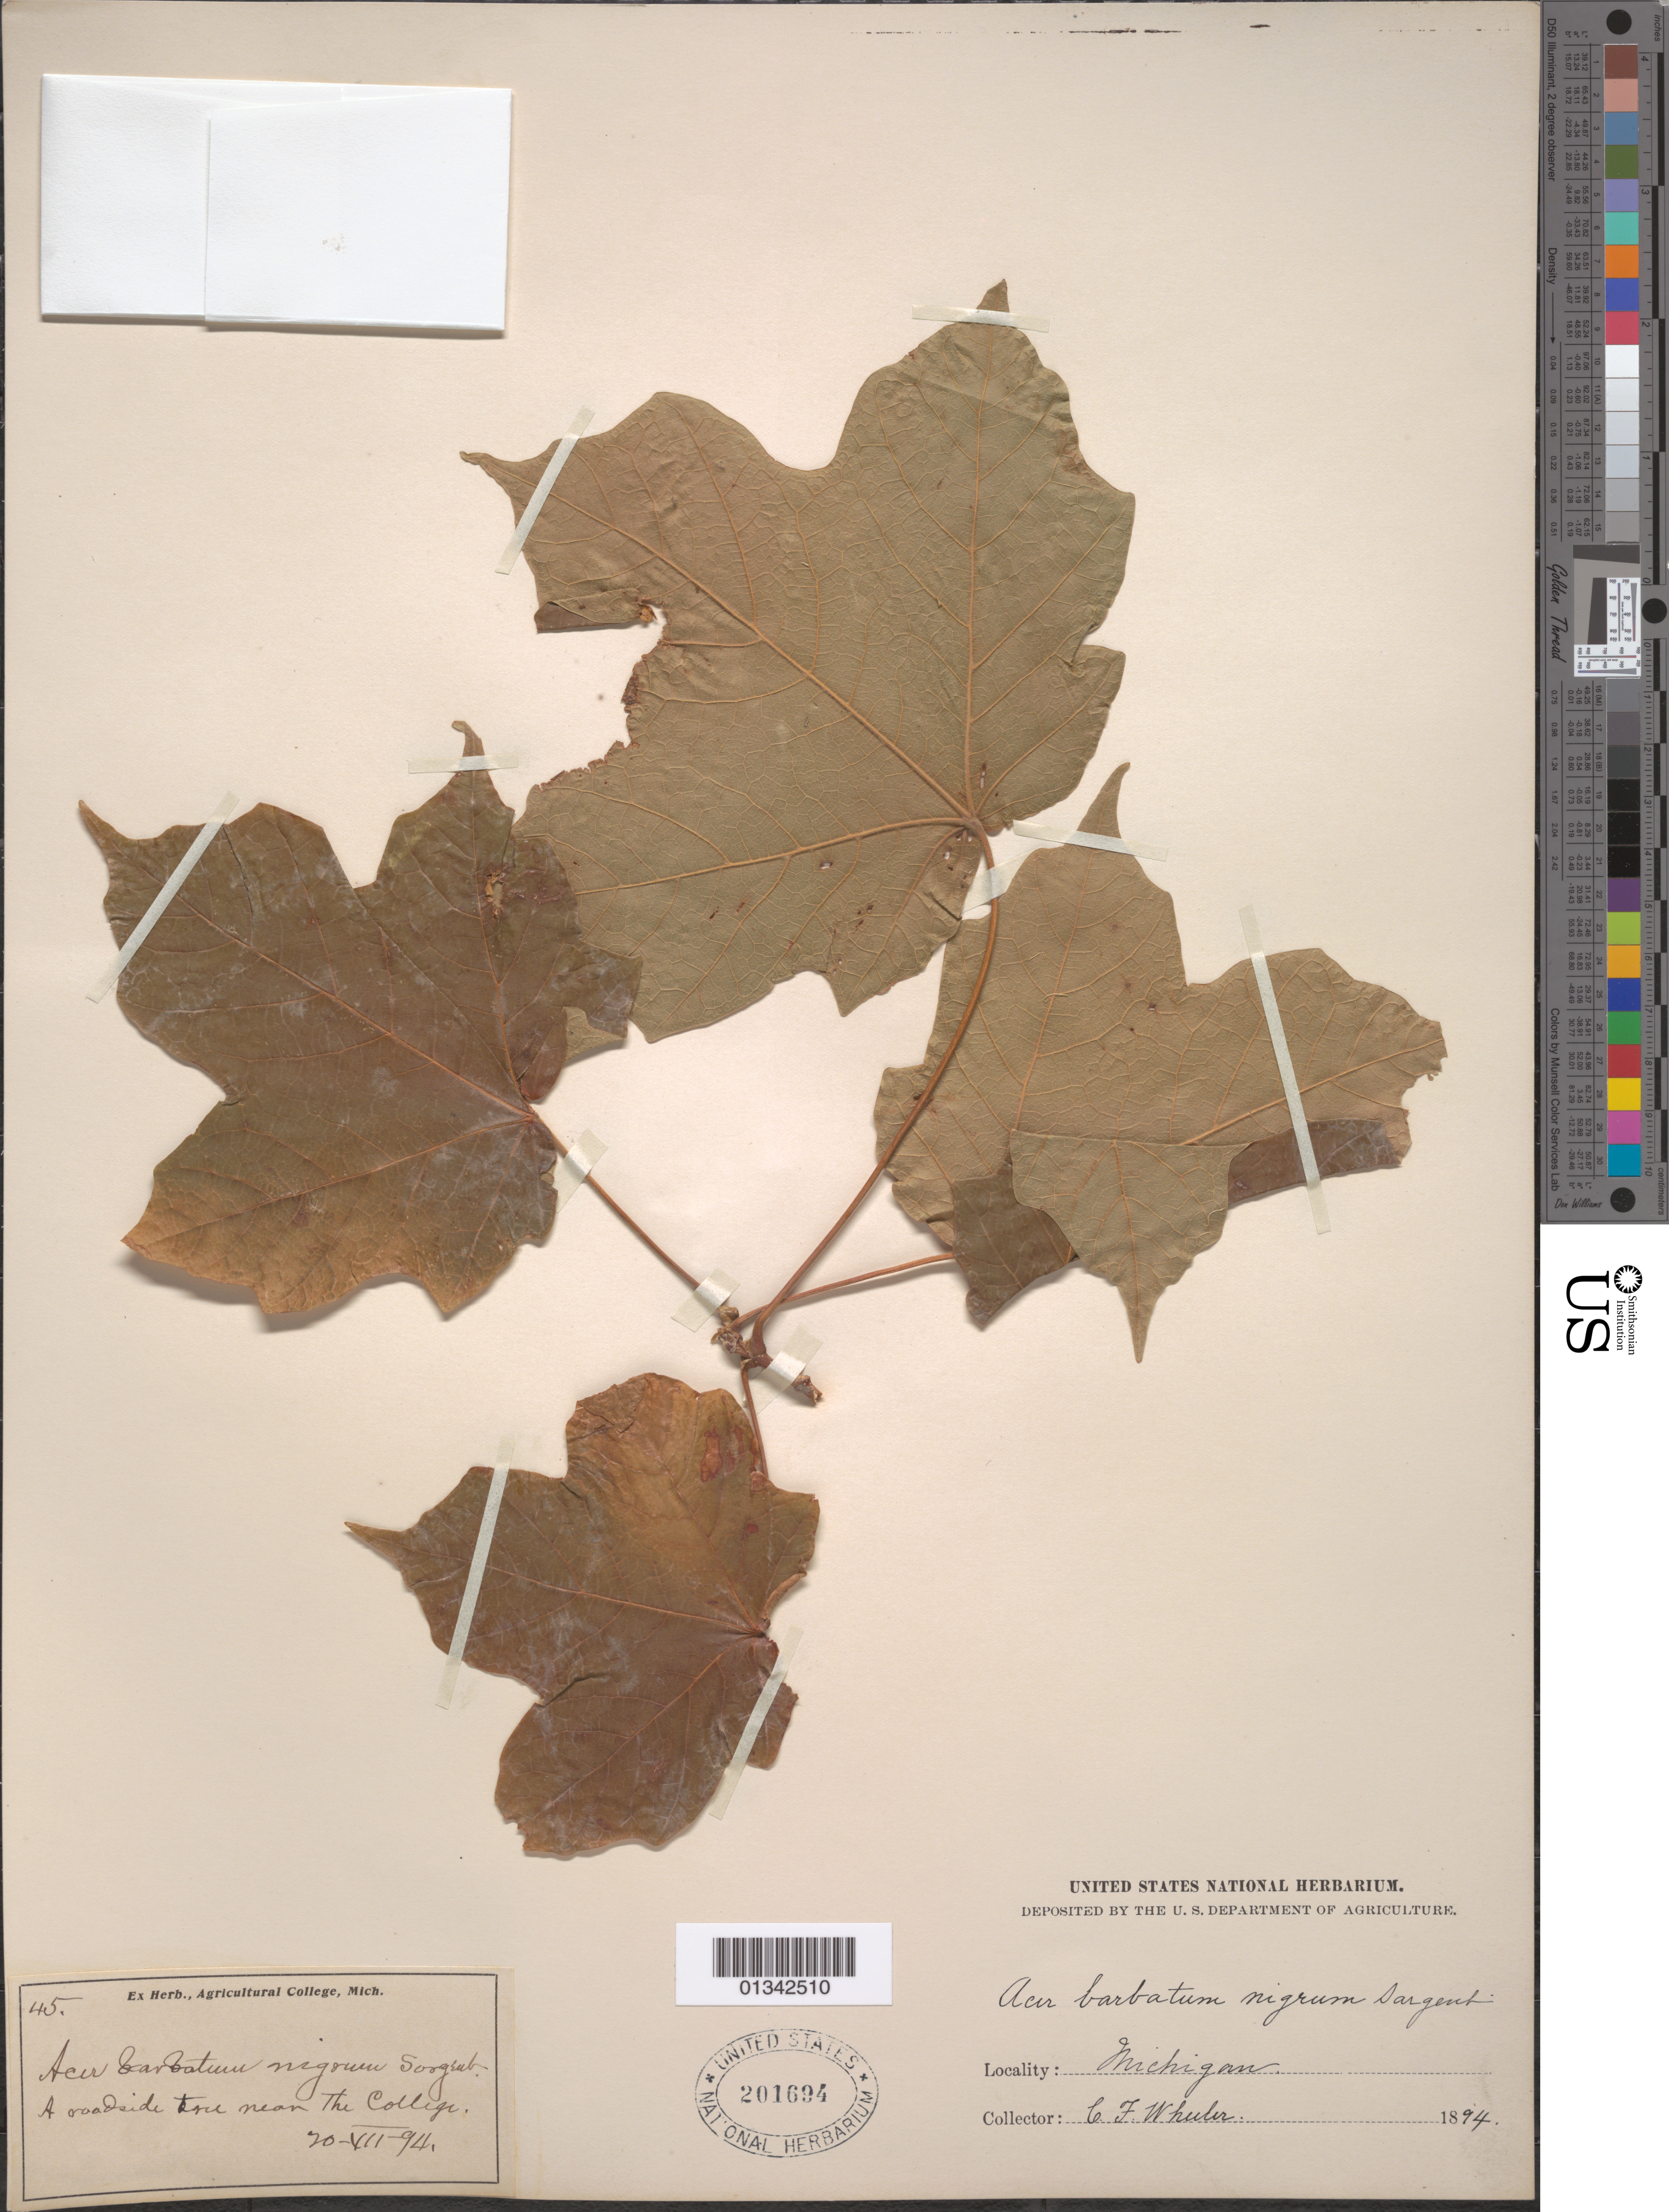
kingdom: Plantae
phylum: Tracheophyta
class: Magnoliopsida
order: Sapindales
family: Sapindaceae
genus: Acer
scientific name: Acer saccharum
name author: Marshall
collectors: C. Wheeler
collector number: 45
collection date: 1894-07-20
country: United States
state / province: Michigan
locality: Agricultural College [E. Lansing?], roadside near the college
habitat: Roadside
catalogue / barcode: US 201694